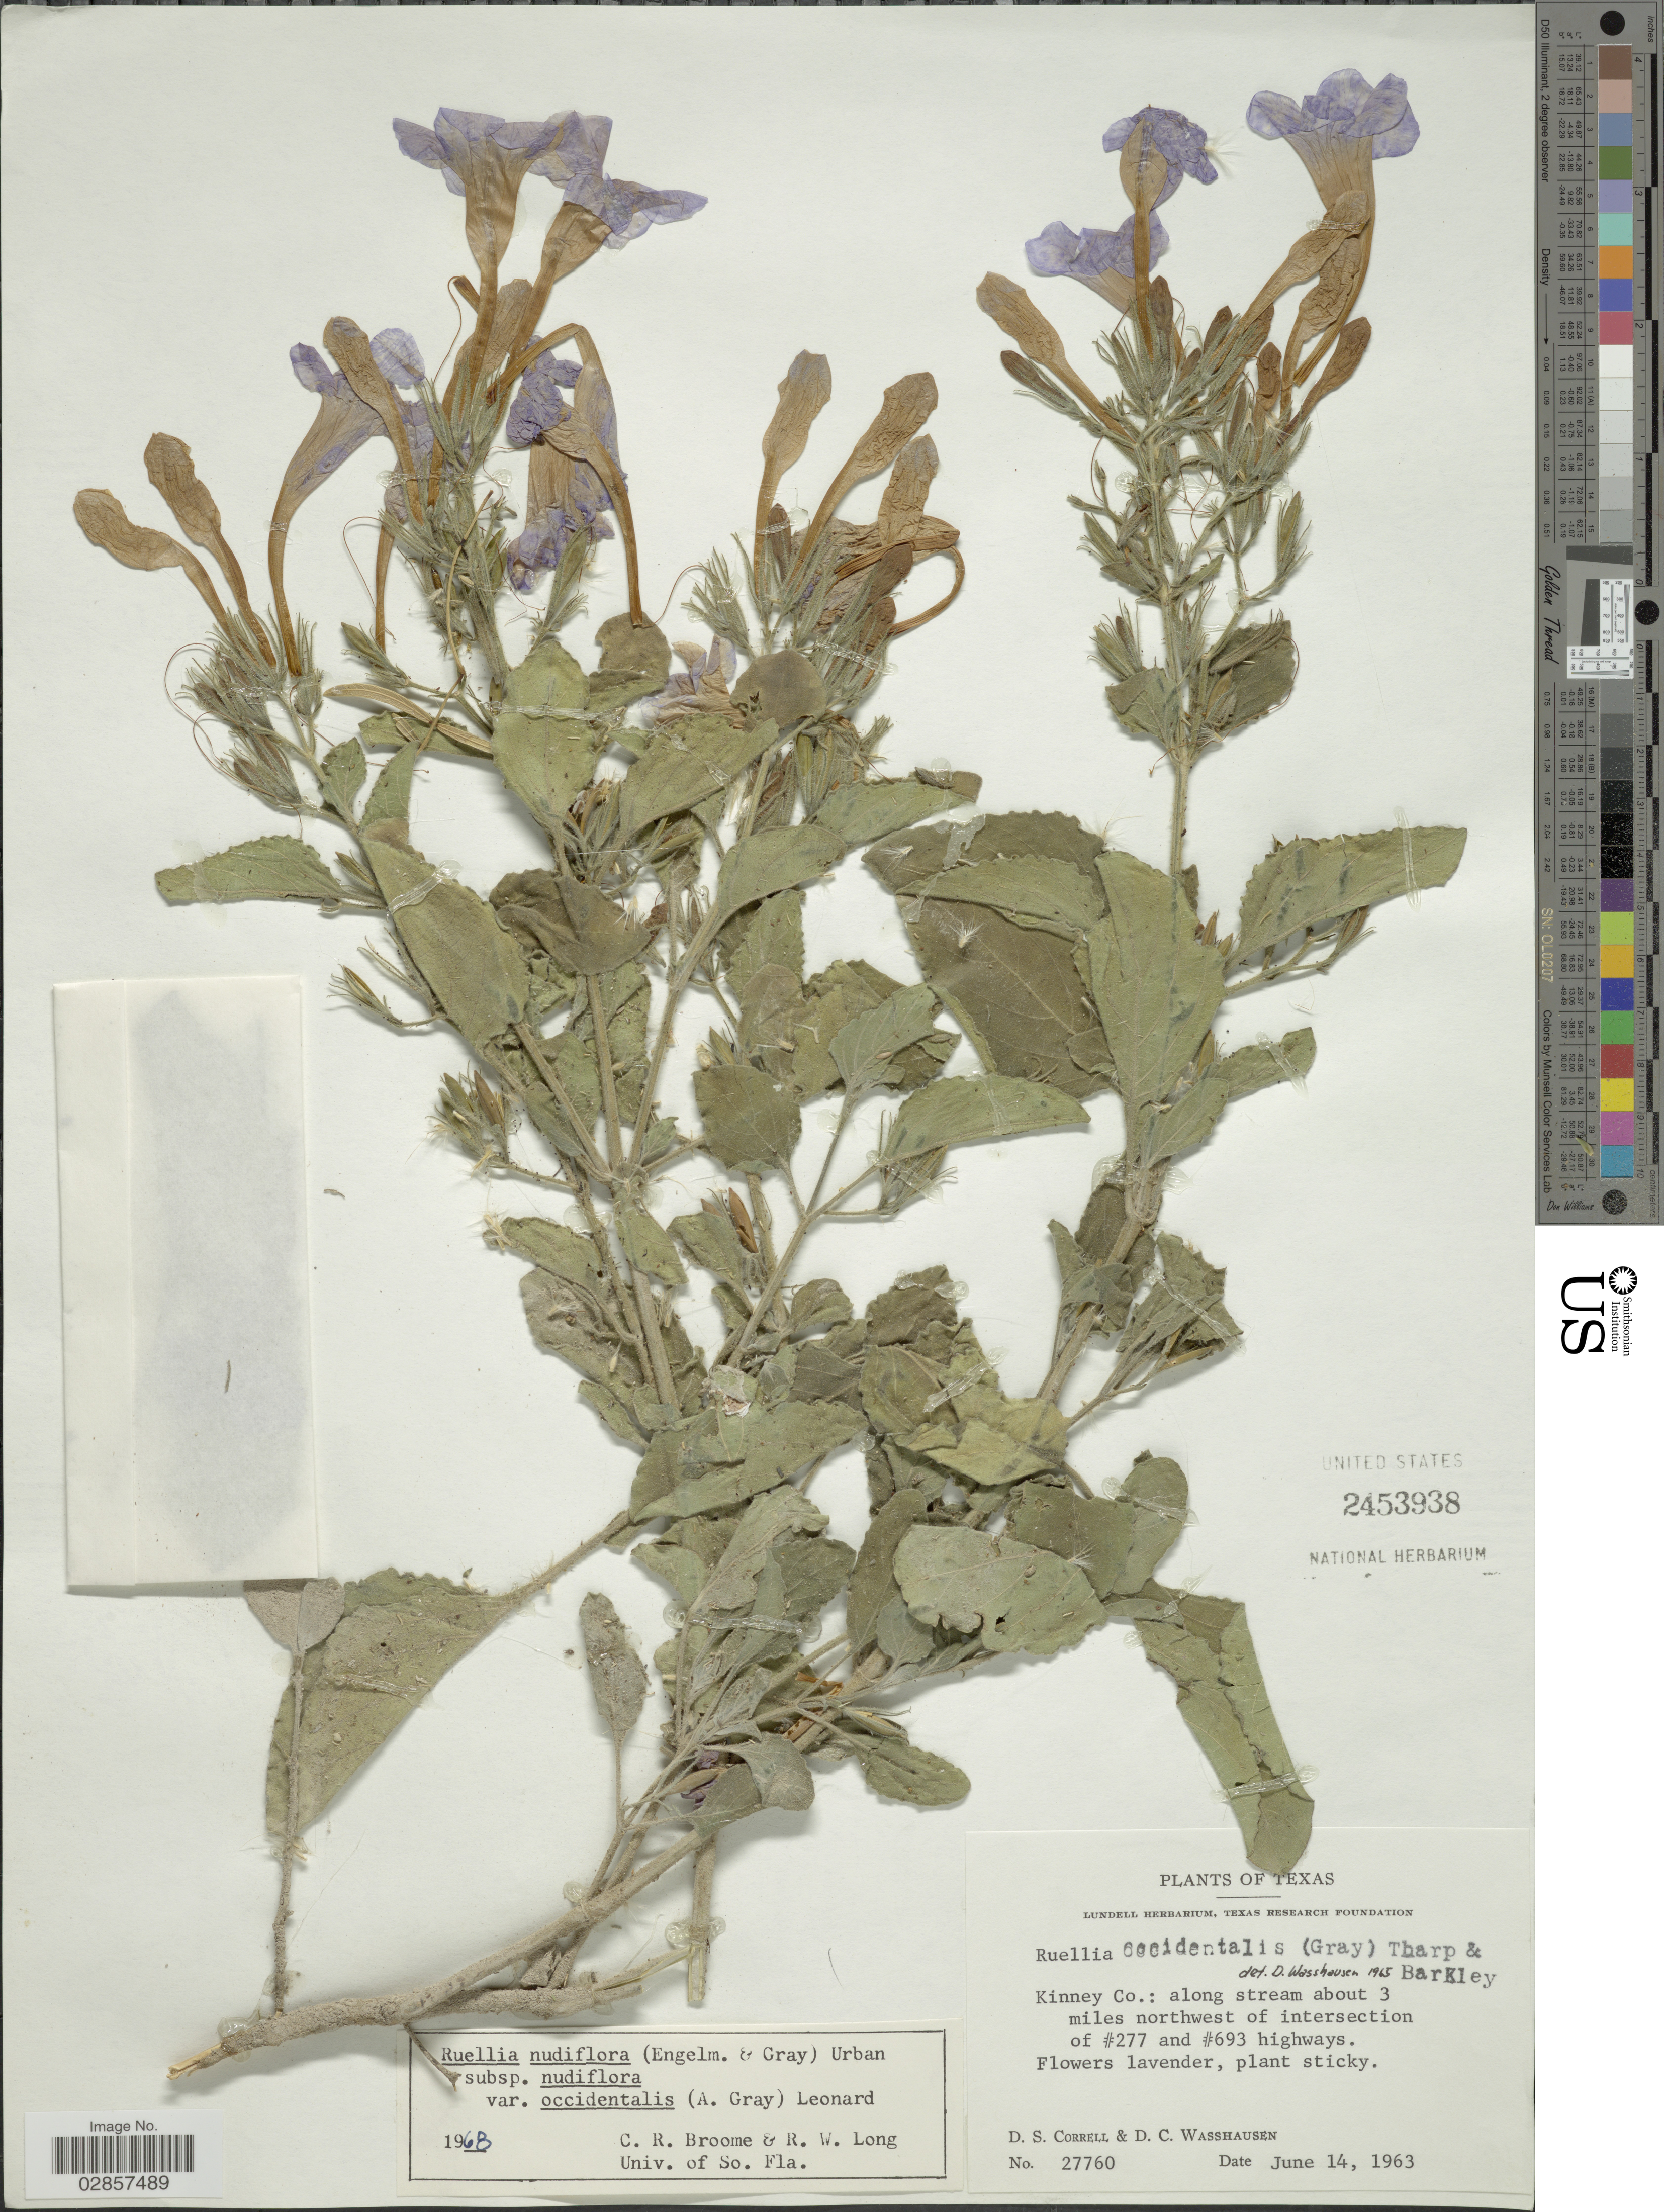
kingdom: Plantae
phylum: Tracheophyta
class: Magnoliopsida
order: Lamiales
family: Acanthaceae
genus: Ruellia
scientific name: Ruellia occidentalis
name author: (A. Gray) Tharp & F.A. Barkley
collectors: D. S. Correll & D. C. Wasshausen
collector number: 27760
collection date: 1963-06-14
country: United States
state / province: Texas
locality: Kinney Co.: along stream about 3 miles northwest of intersection of #277 and #693 highways.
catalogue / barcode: US 2453938